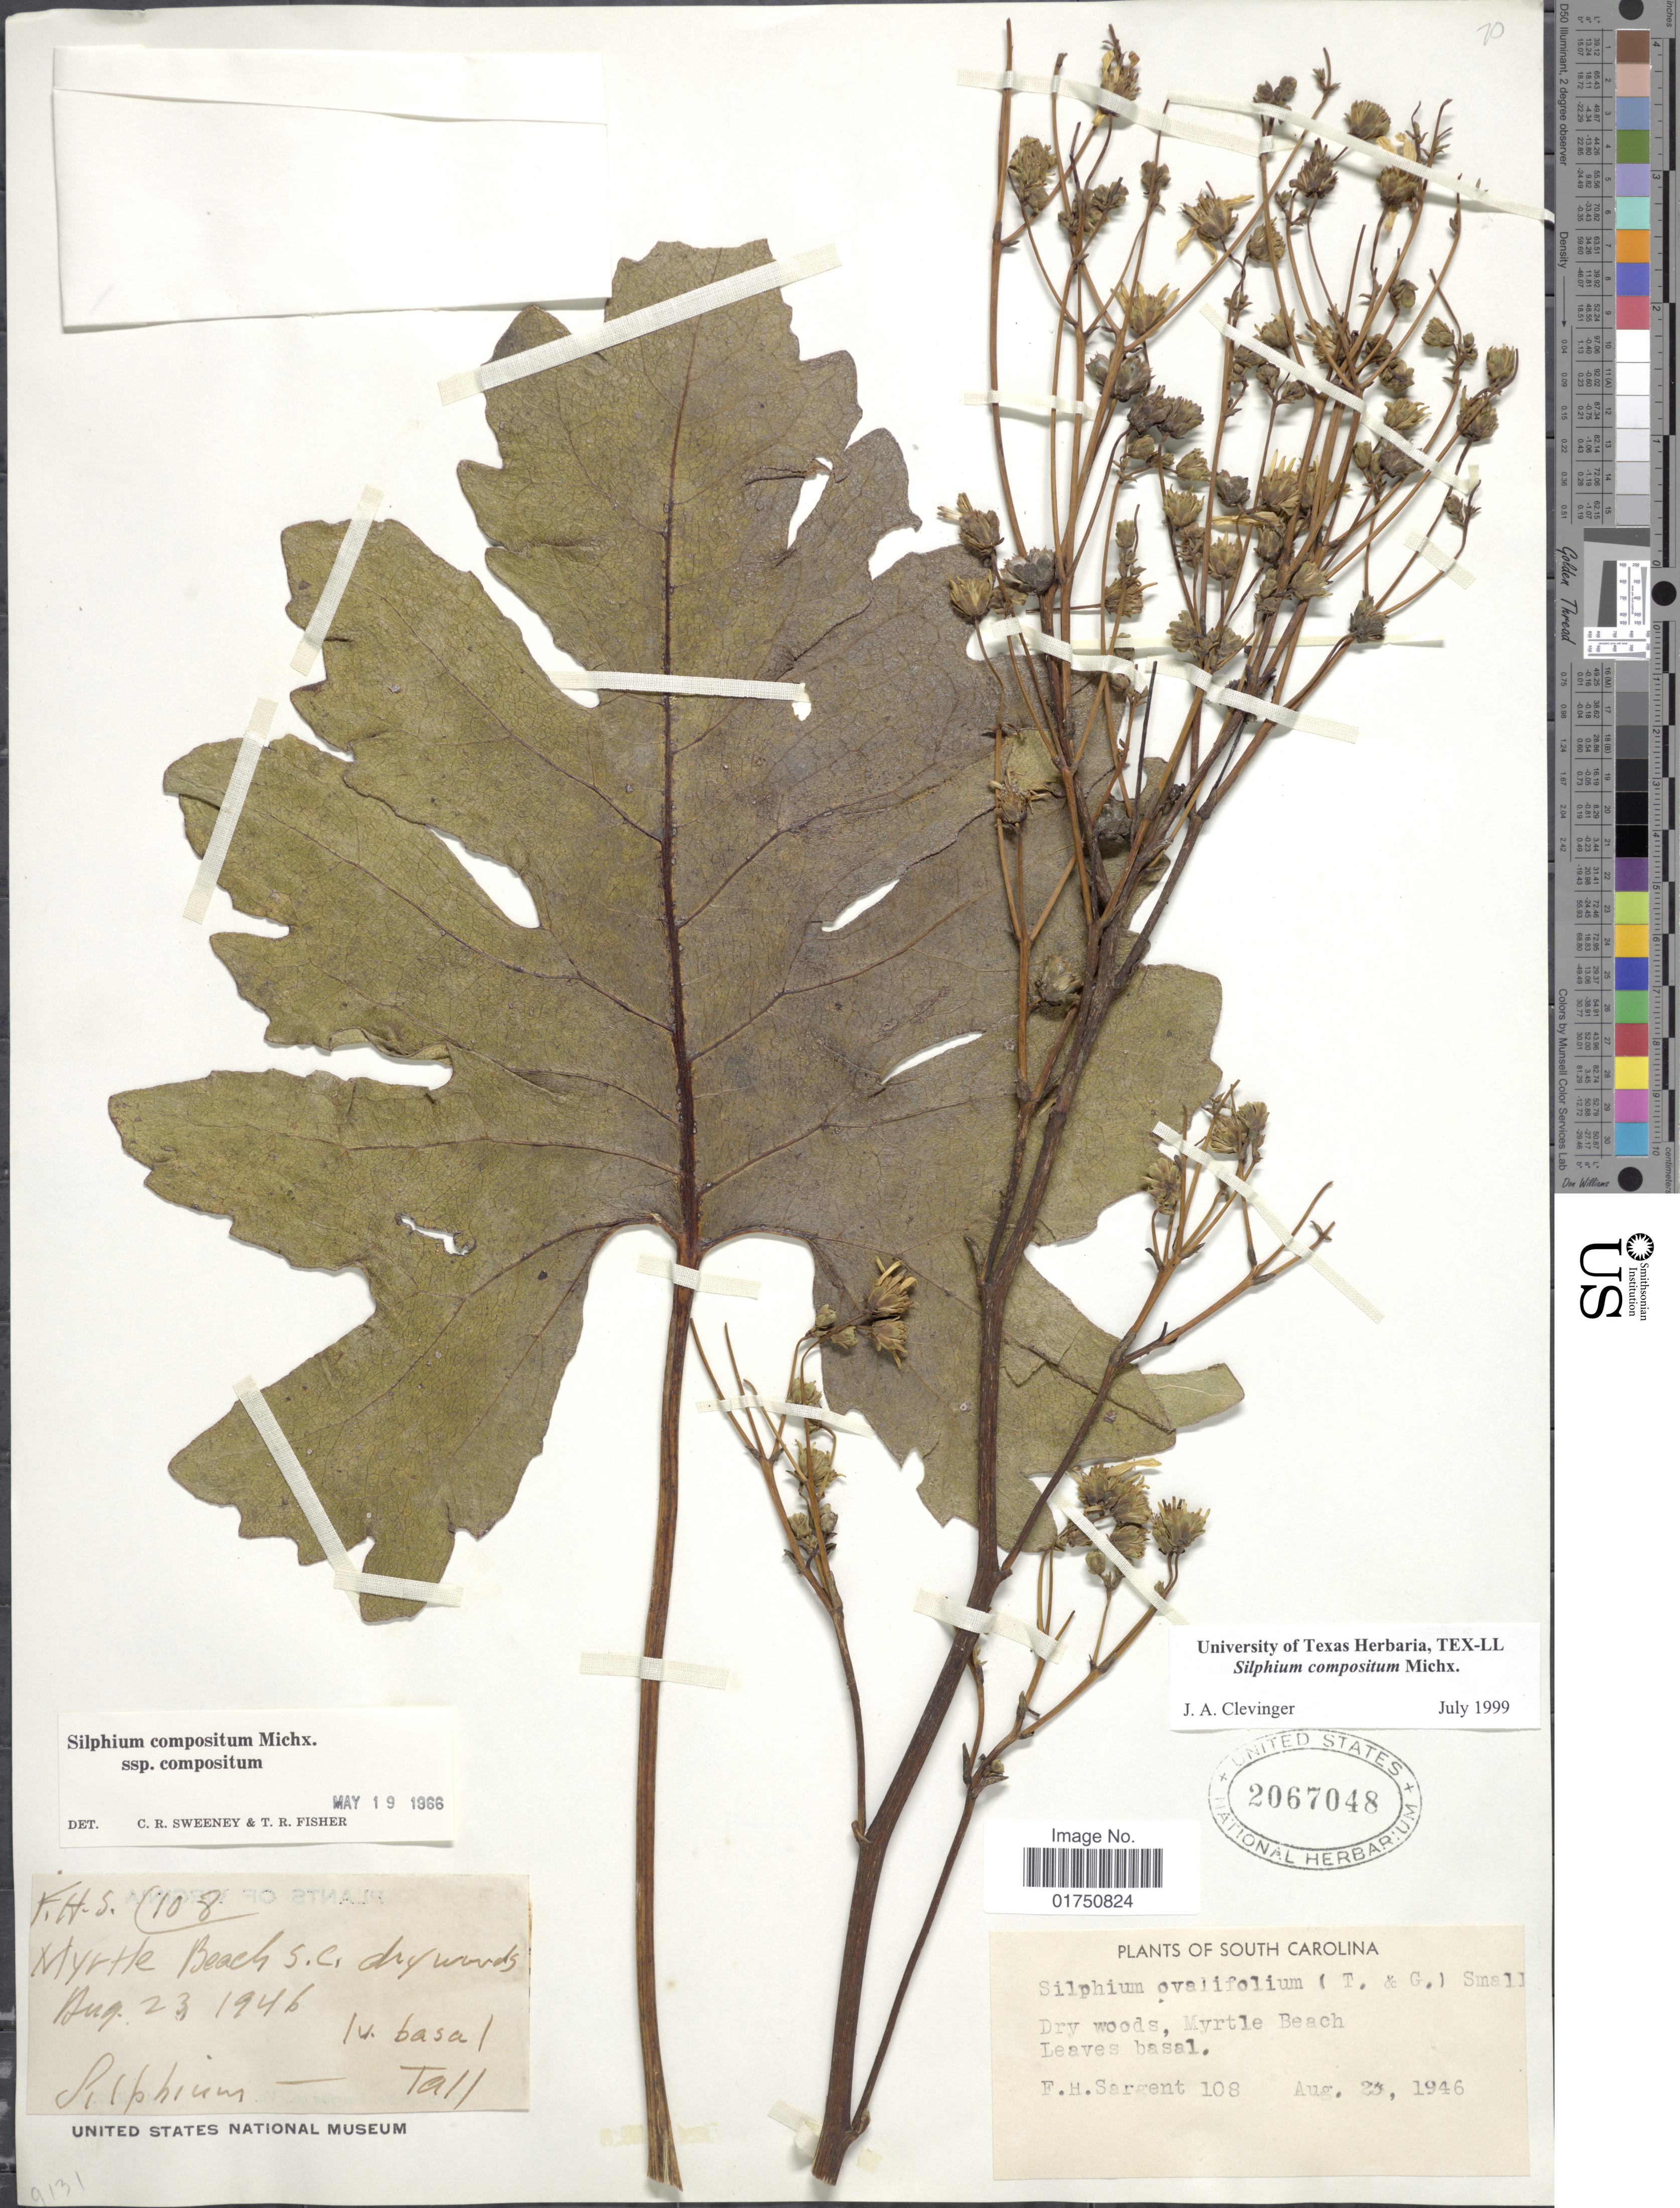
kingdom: Plantae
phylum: Tracheophyta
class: Magnoliopsida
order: Asterales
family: Asteraceae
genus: Silphium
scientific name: Silphium compositum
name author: Michx.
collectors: F. H. Sargent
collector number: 108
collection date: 1946-08-20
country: United States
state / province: South Carolina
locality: Dry woods, Myrtle Beach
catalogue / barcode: US 2067048